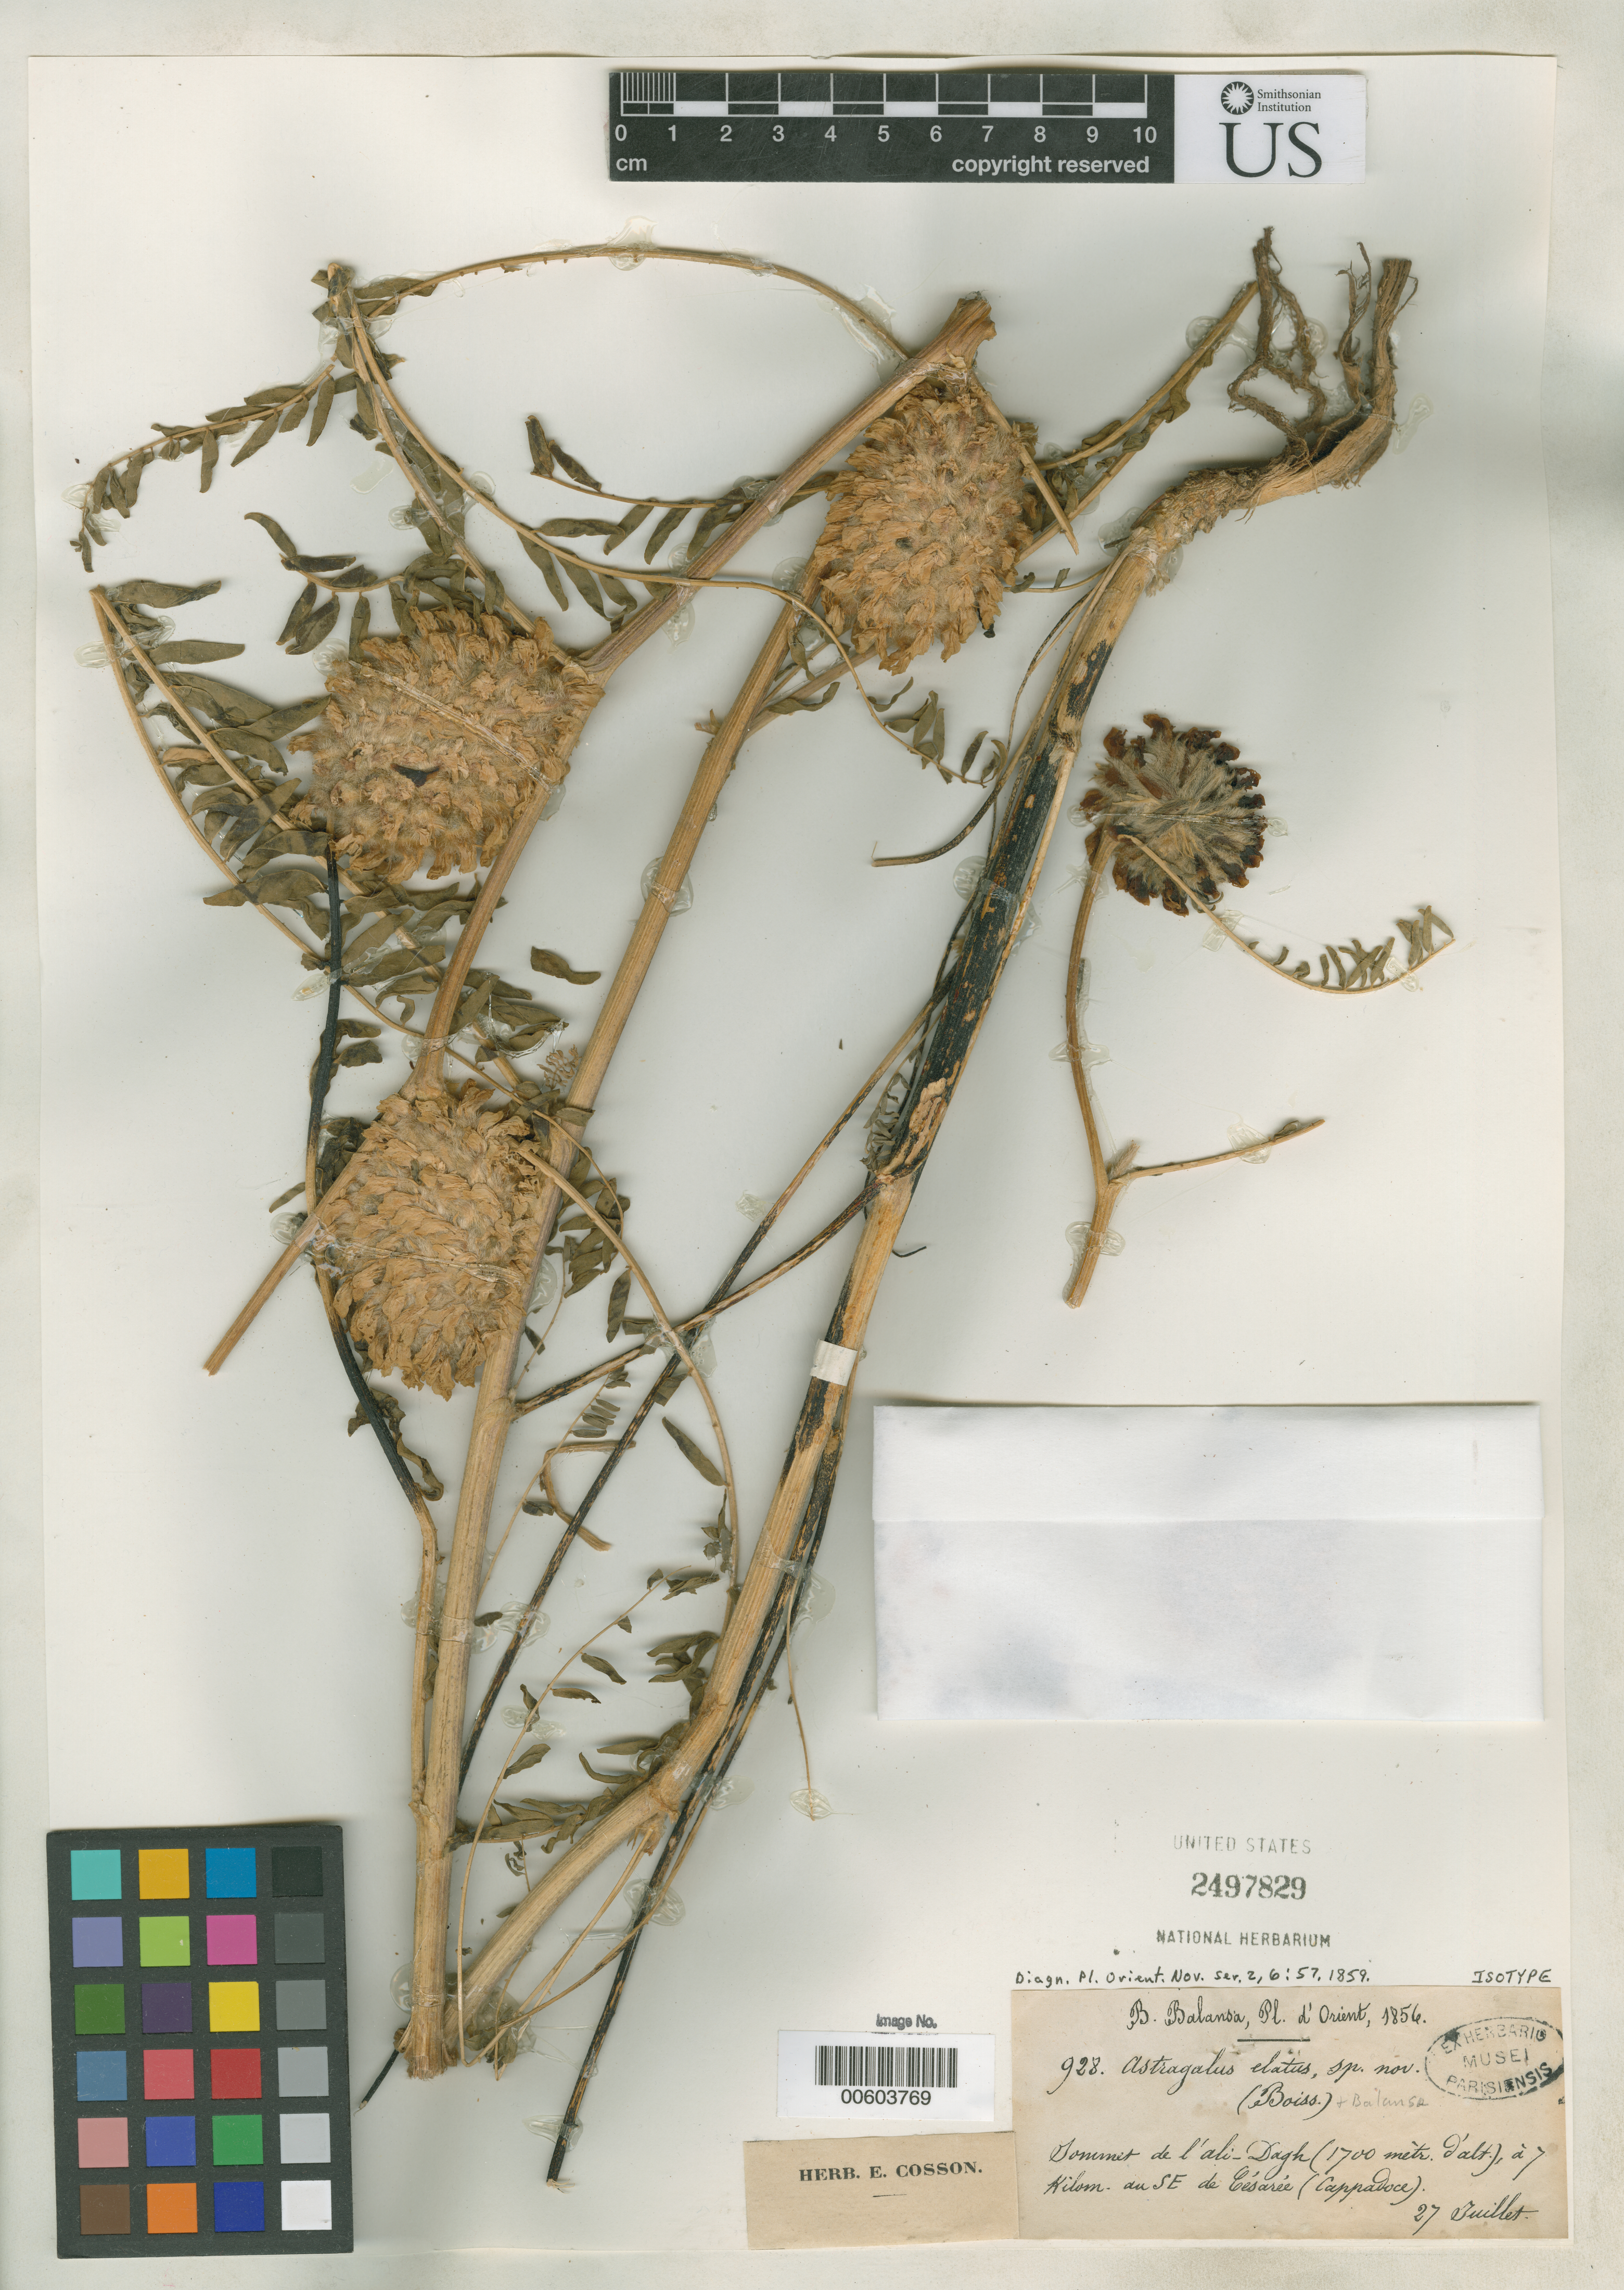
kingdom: Plantae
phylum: Tracheophyta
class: Magnoliopsida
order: Fabales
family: Fabaceae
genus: Astragalus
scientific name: Astragalus elatus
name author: Boiss. & Balansa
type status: Isotype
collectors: B. Balansa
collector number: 928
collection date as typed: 27 Jul 1856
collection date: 1856-07-27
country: Turkey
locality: Gommet de l'Ali Dagh, a 7 km au SE de Cesaree, Cappadoce.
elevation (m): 1700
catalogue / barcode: US 2497829